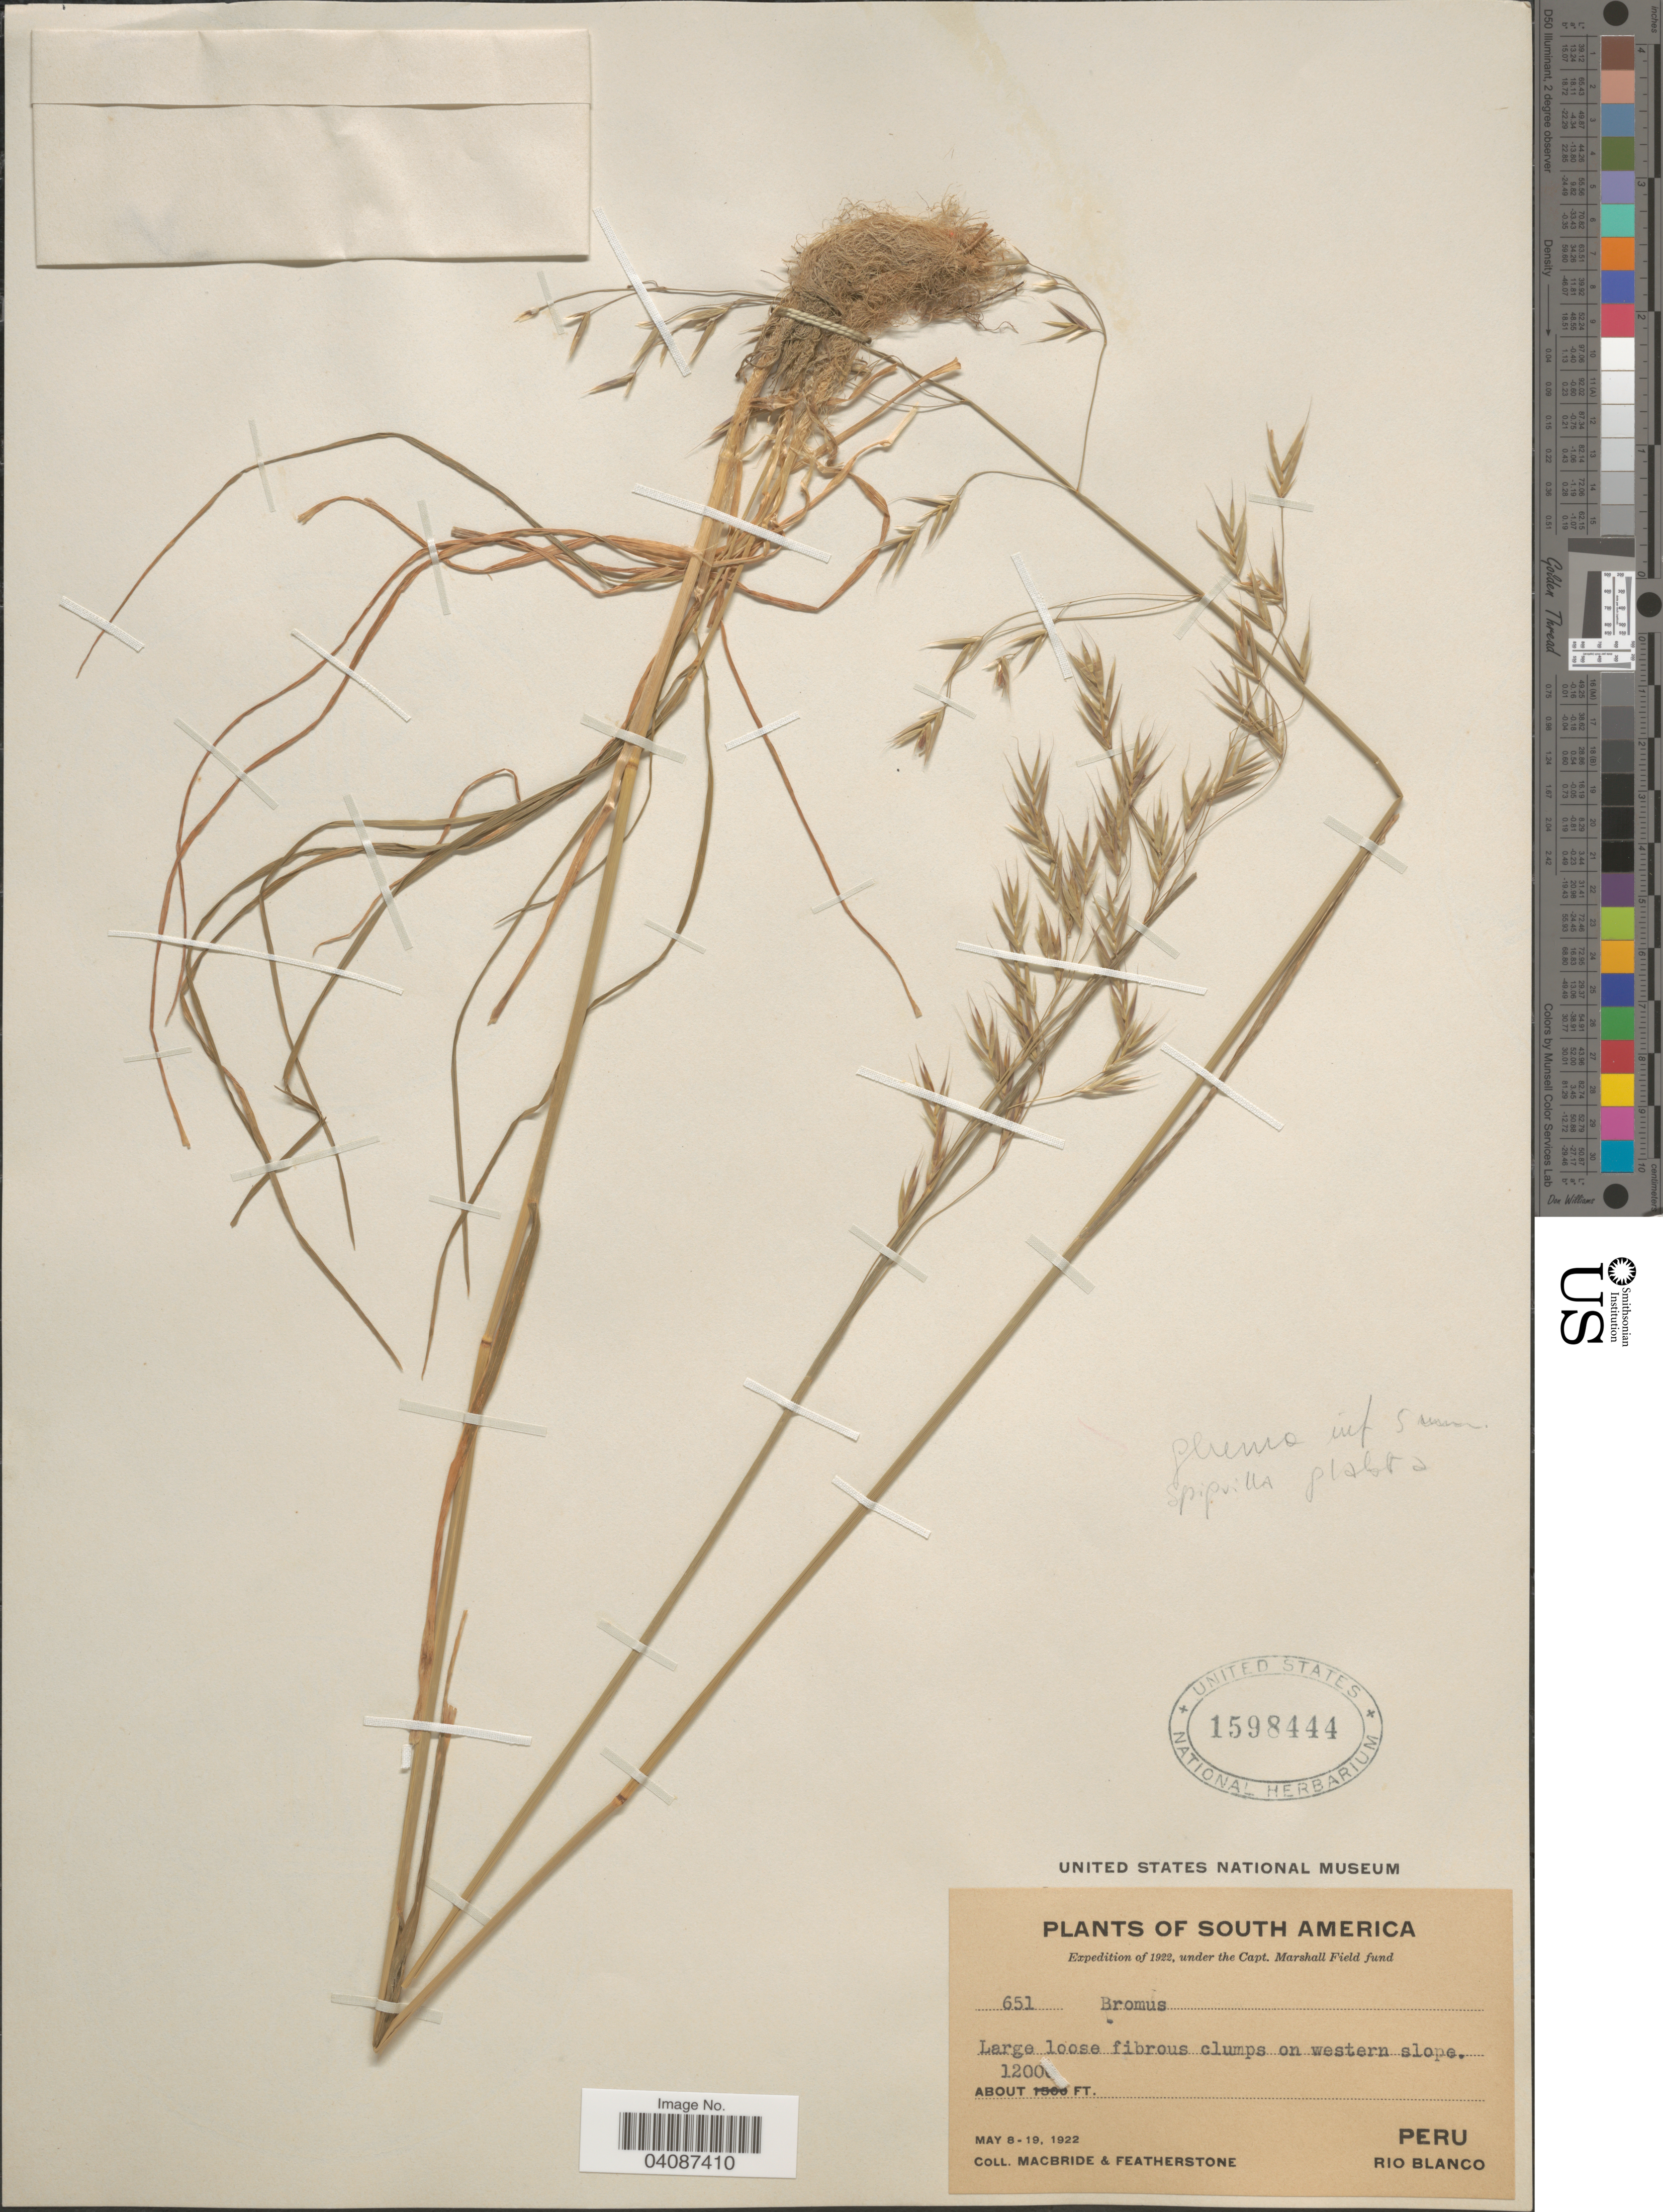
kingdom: Plantae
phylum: Tracheophyta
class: Liliopsida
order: Poales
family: Poaceae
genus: Bromus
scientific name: Bromus sp.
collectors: Macbride, -- & -. Featherstone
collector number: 651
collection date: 1922-05-08/1922-05-19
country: Peru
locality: Expedition of 1922, under the Capt. Marshall Field fund. Large loose fibrous clumps on western slope. Rio Blanco.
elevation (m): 3658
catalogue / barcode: US 1598444